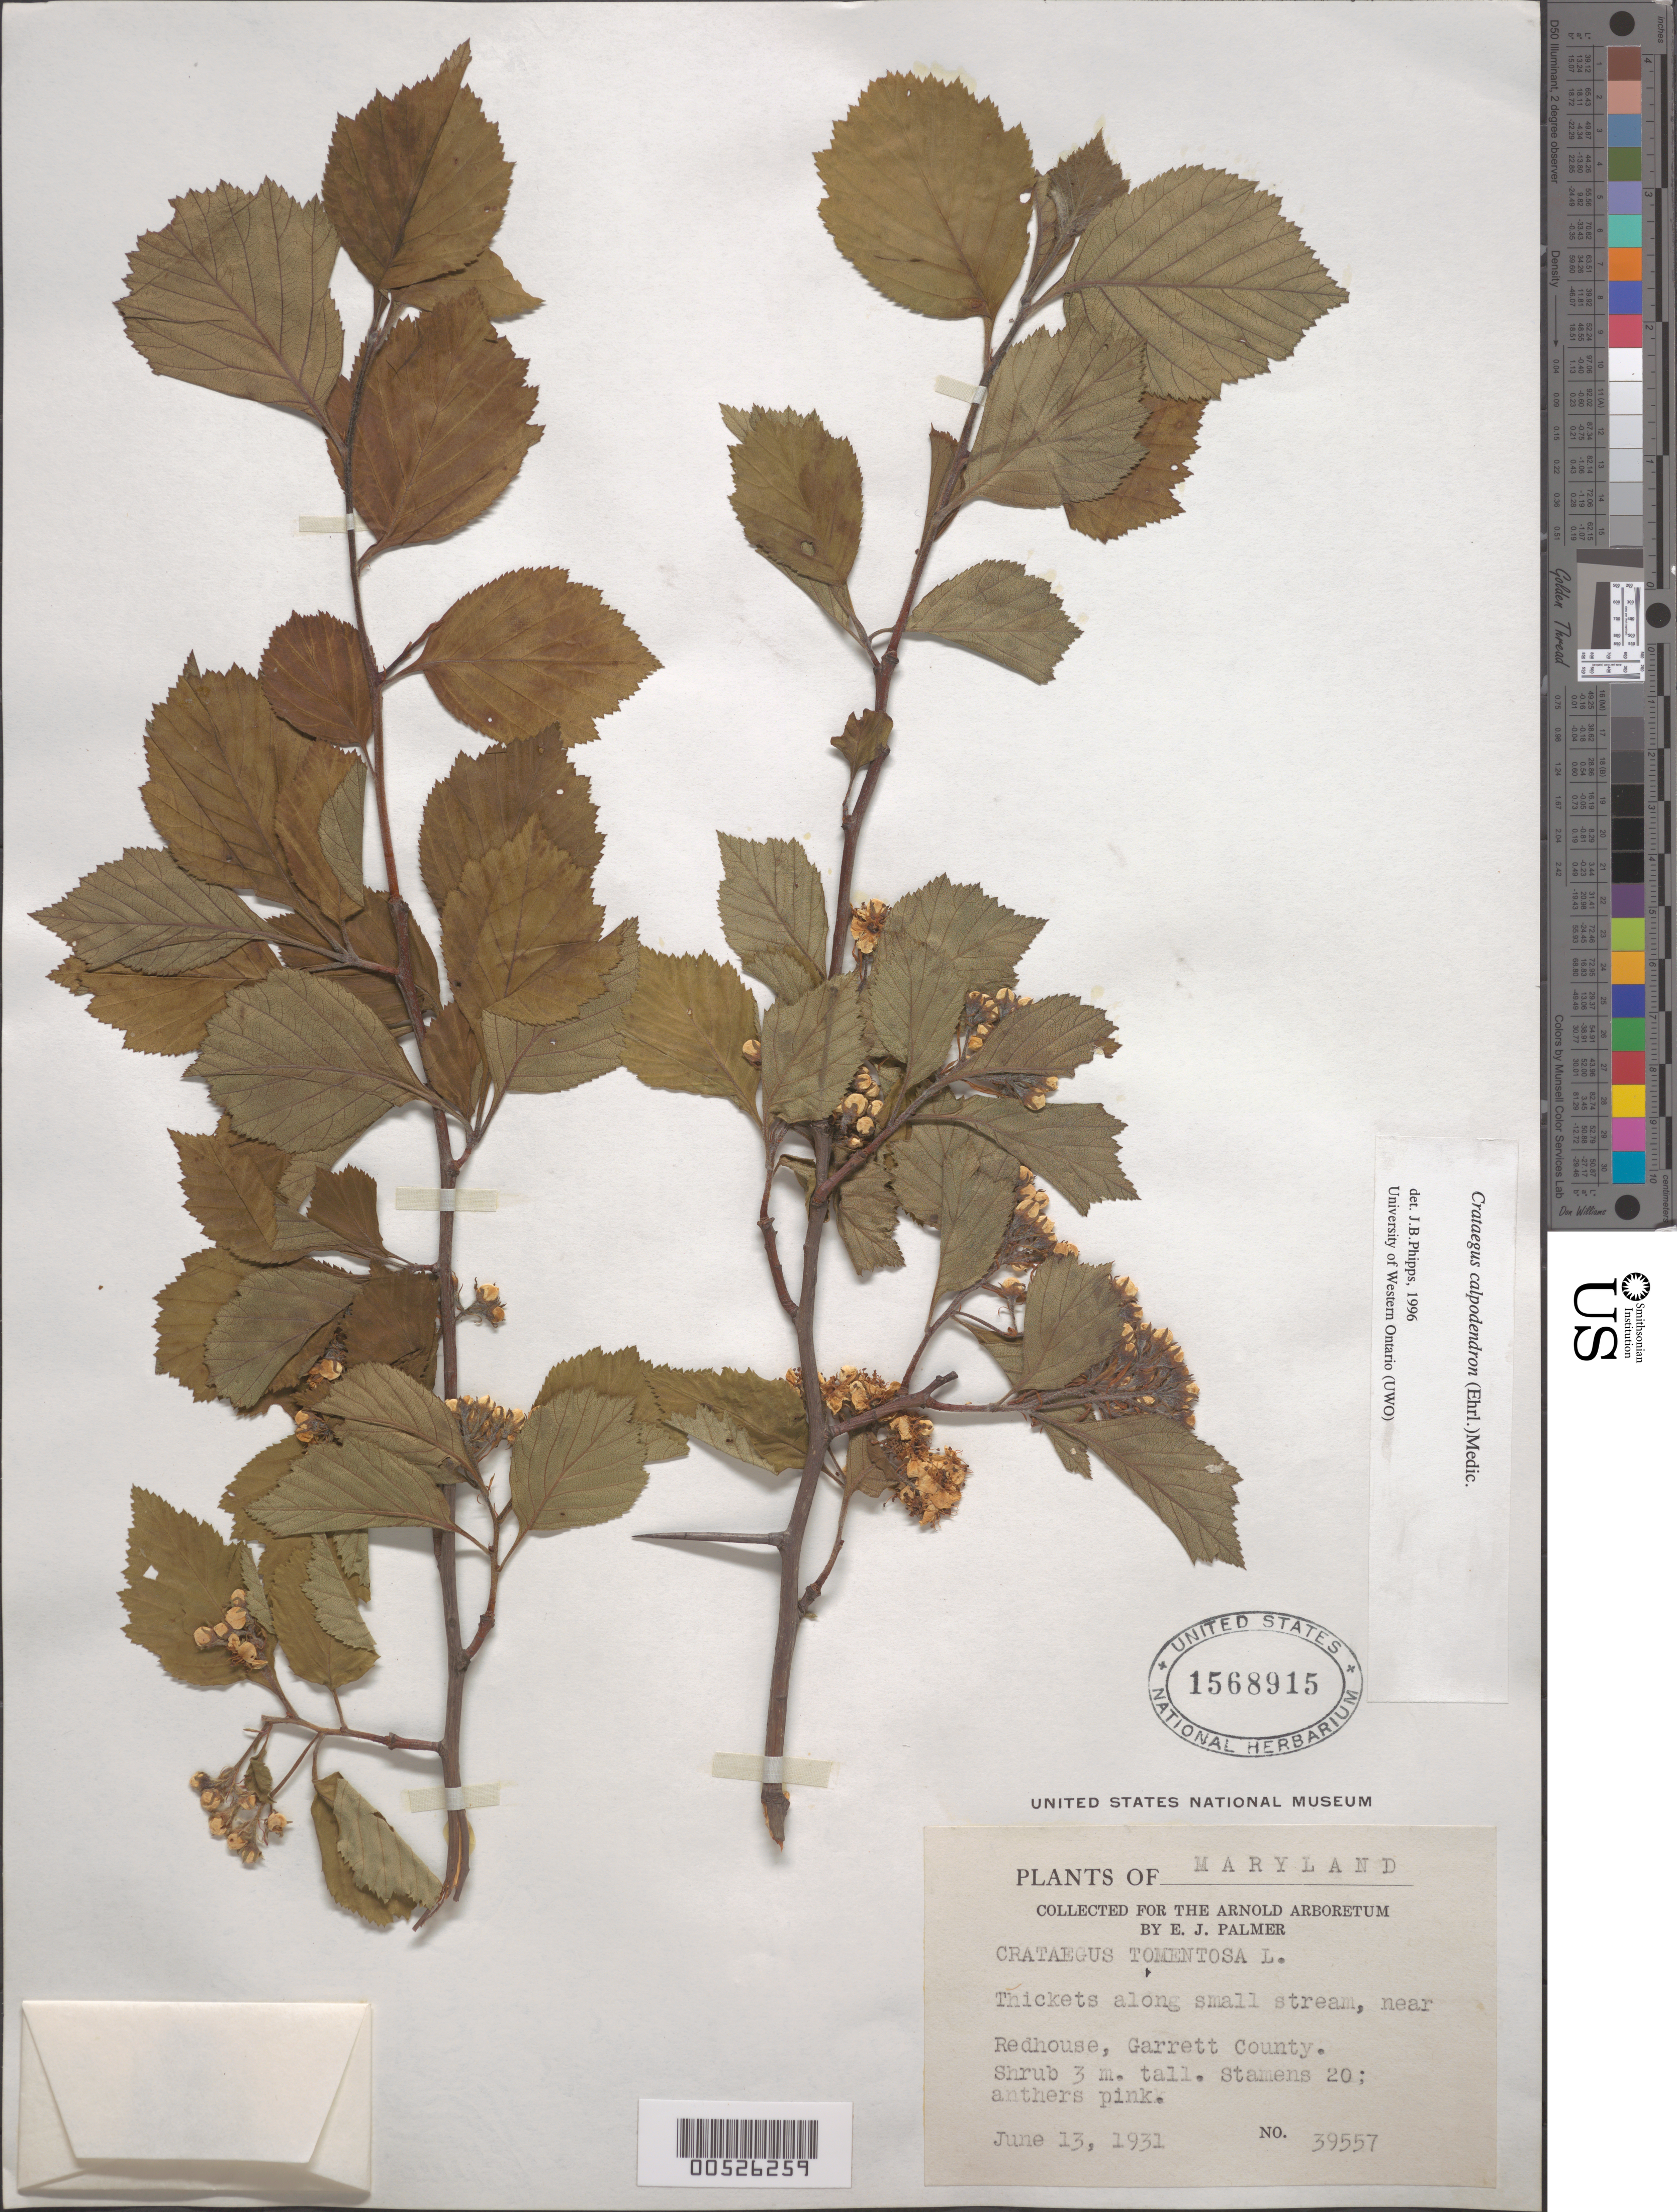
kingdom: Plantae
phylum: Tracheophyta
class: Magnoliopsida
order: Rosales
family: Rosaceae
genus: Crataegus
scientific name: Crataegus calpodendron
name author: (Ehrh.) Medik.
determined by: Phipps, James B., (UWO), University of Western Ontario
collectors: E. J. Palmer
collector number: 39557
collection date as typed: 13 Jun 1931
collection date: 1931-06-13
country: United States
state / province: Maryland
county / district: Garrett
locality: Near Redhouse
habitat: Thickets along small stream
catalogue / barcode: US 1568915